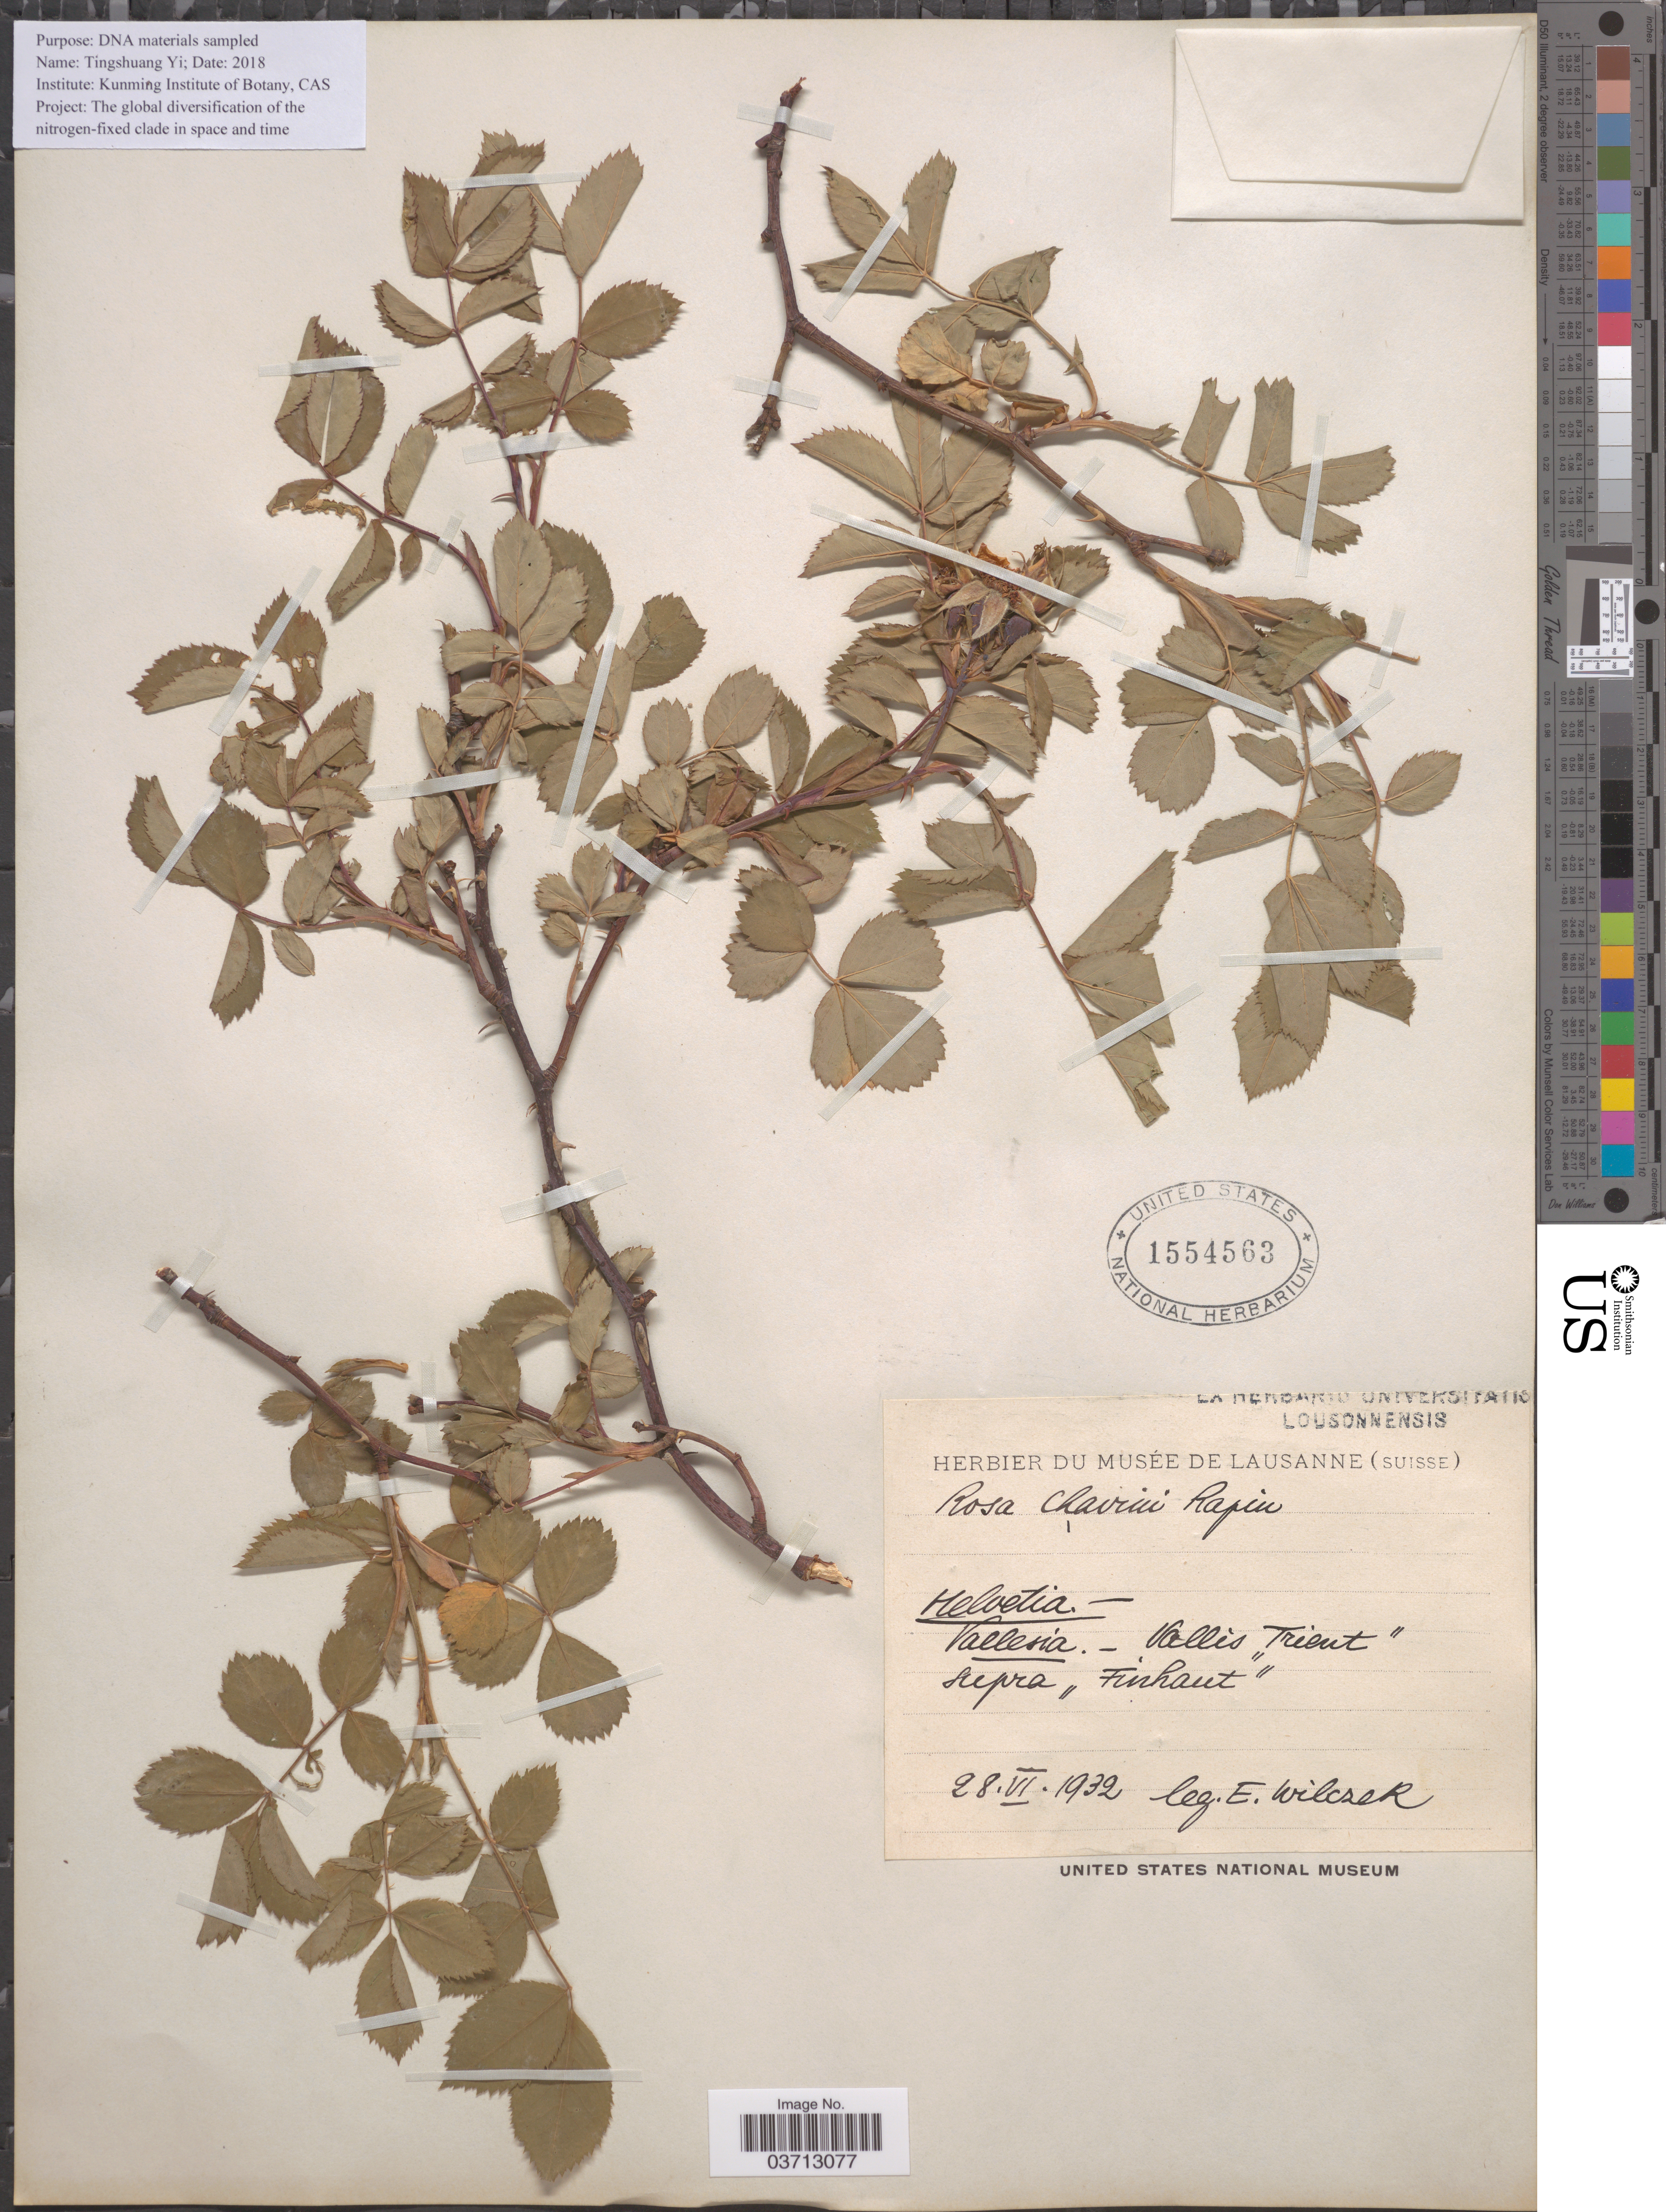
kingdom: Plantae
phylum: Tracheophyta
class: Magnoliopsida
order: Rosales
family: Rosaceae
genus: Rosa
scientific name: Rosa chavini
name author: Rapin ex Reut.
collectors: E. Wilczek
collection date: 1932-06-28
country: Switzerland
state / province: Valais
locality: Helvetia. Vallesia. - Vallis "Tricut" supra "Finhaut".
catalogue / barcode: US 1554563